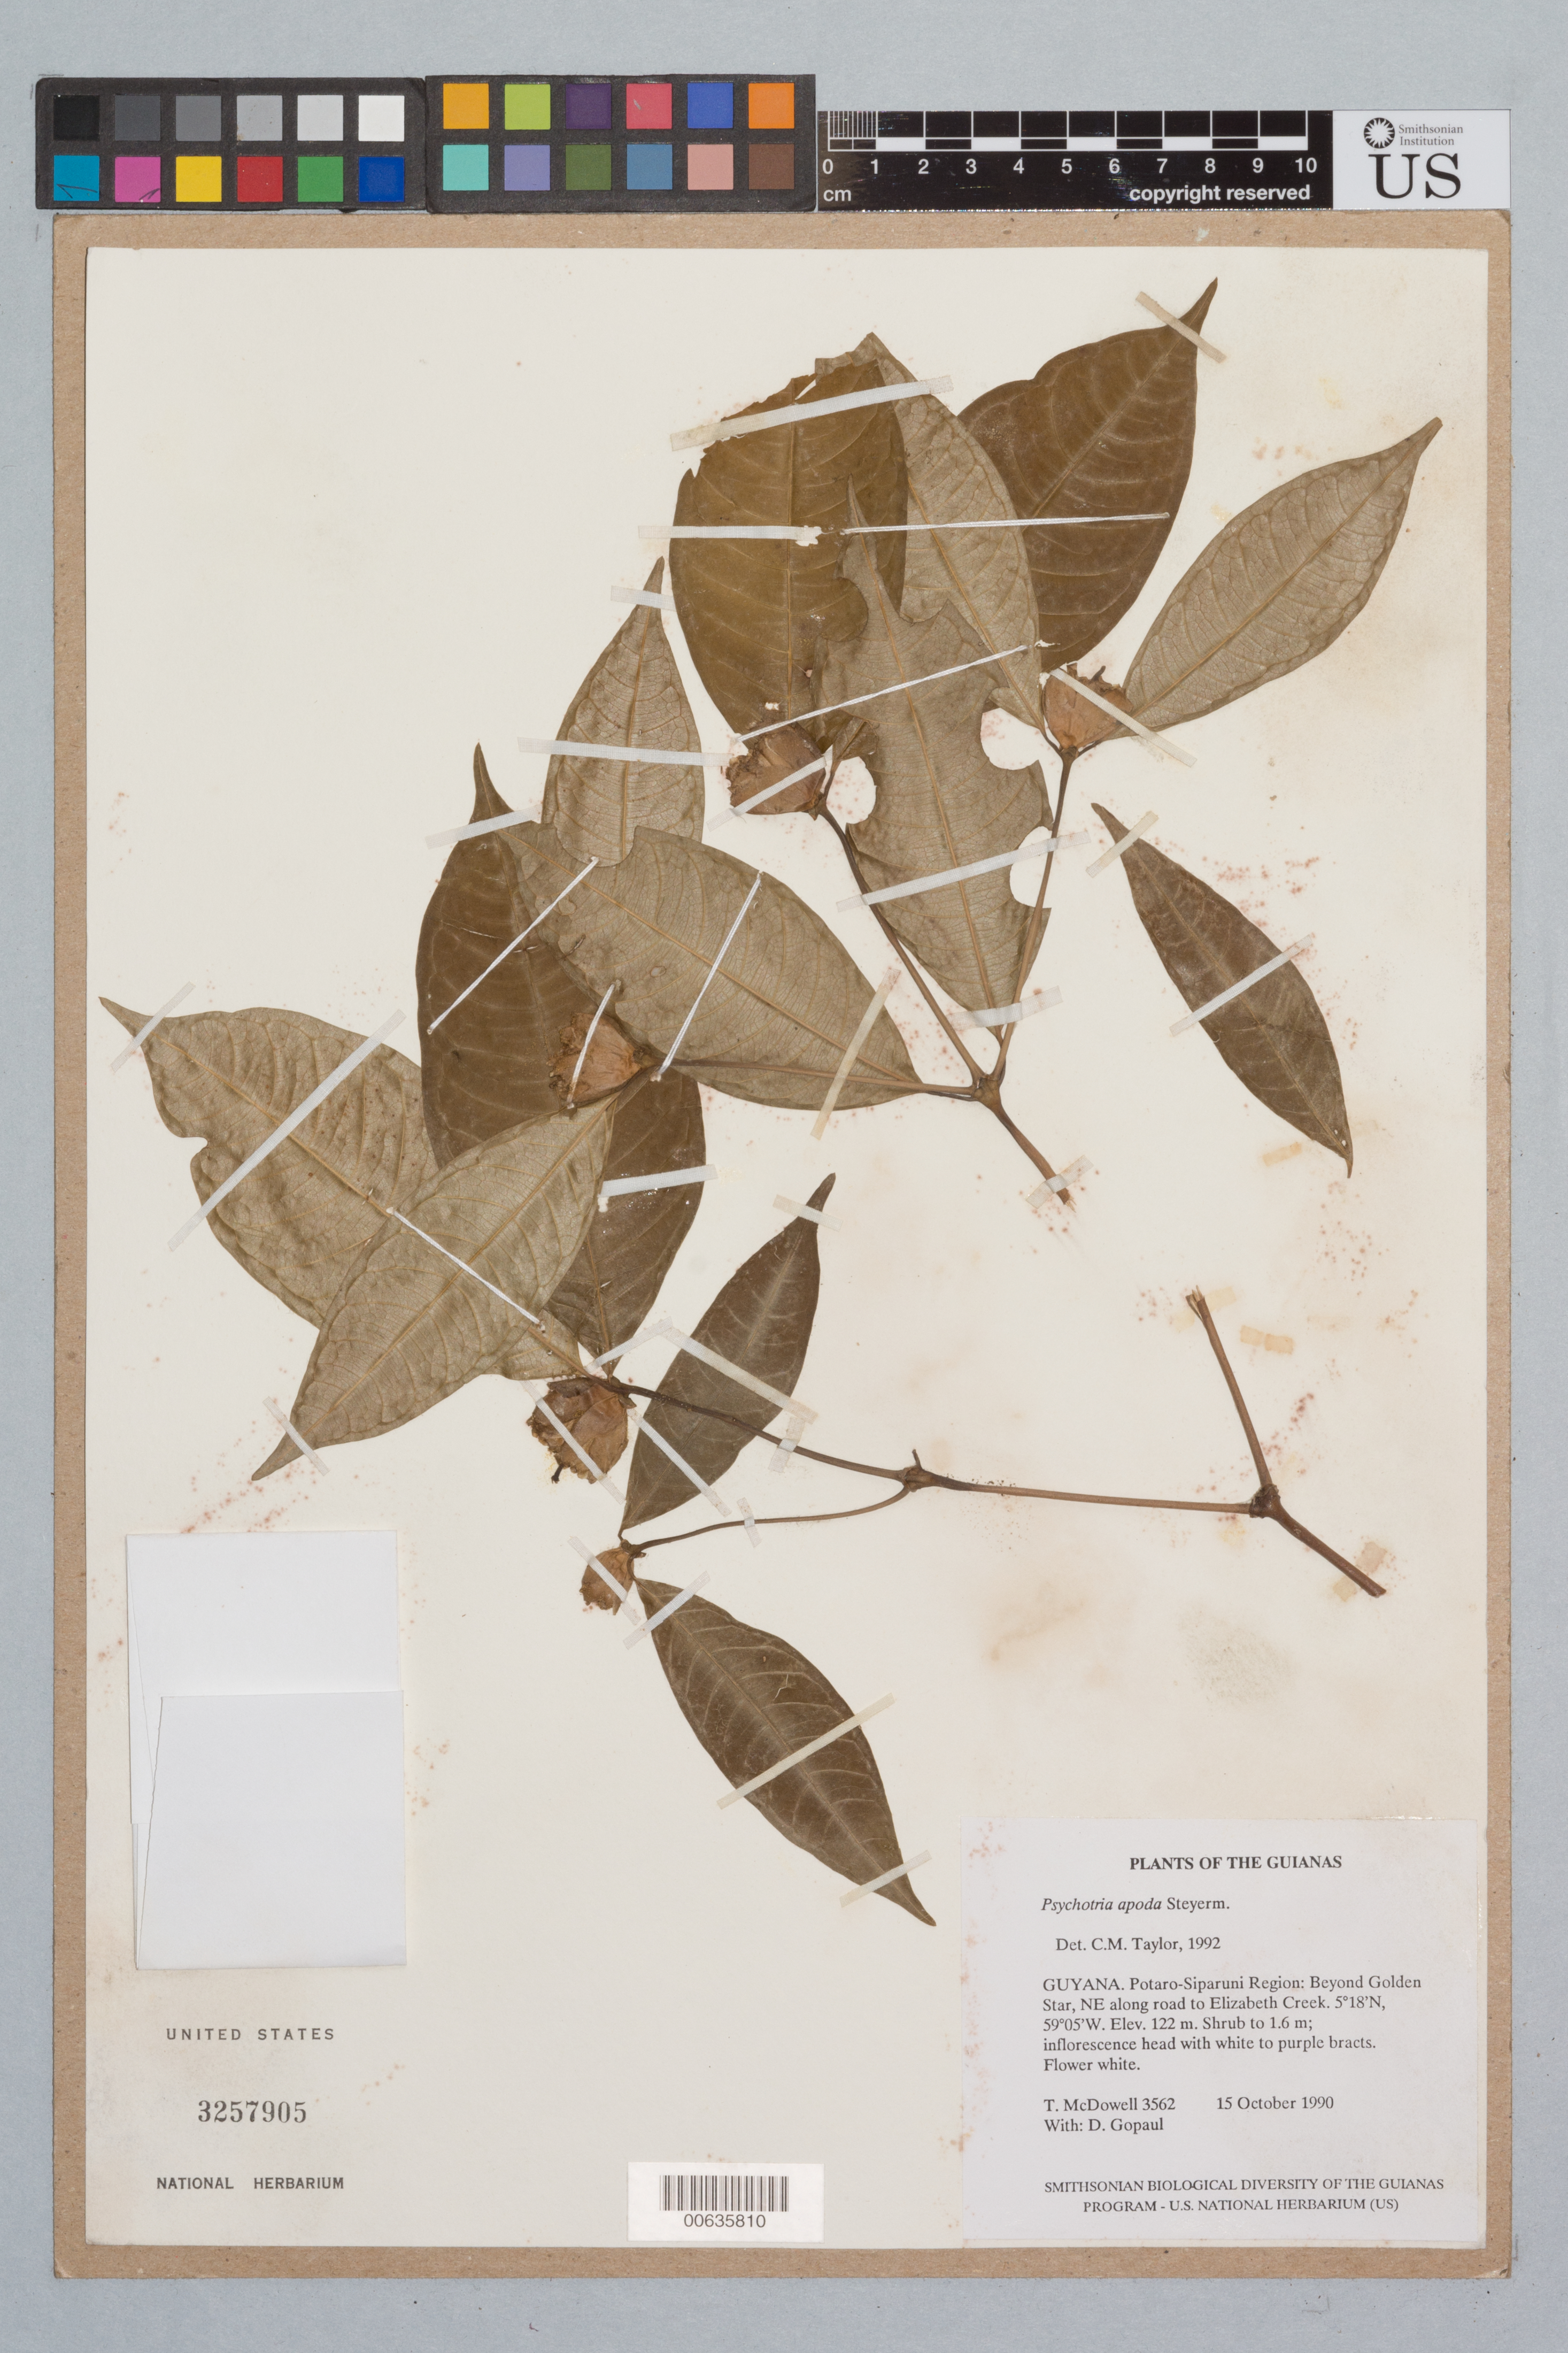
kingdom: Plantae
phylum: Tracheophyta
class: Magnoliopsida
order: Gentianales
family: Rubiaceae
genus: Palicourea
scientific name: Palicourea apoda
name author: (Steyerm.) Delprete & J.H. Kirkbr.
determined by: Kirkbride, J. H., Jr.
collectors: T. McDowell & D. Gopaul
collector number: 3562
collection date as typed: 15 October 1990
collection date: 1990-10-15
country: Guyana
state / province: Potaro-Siparuni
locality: Beyond Golden Star, NE along road to Elizabeth Creek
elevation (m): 122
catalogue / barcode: US 3257905